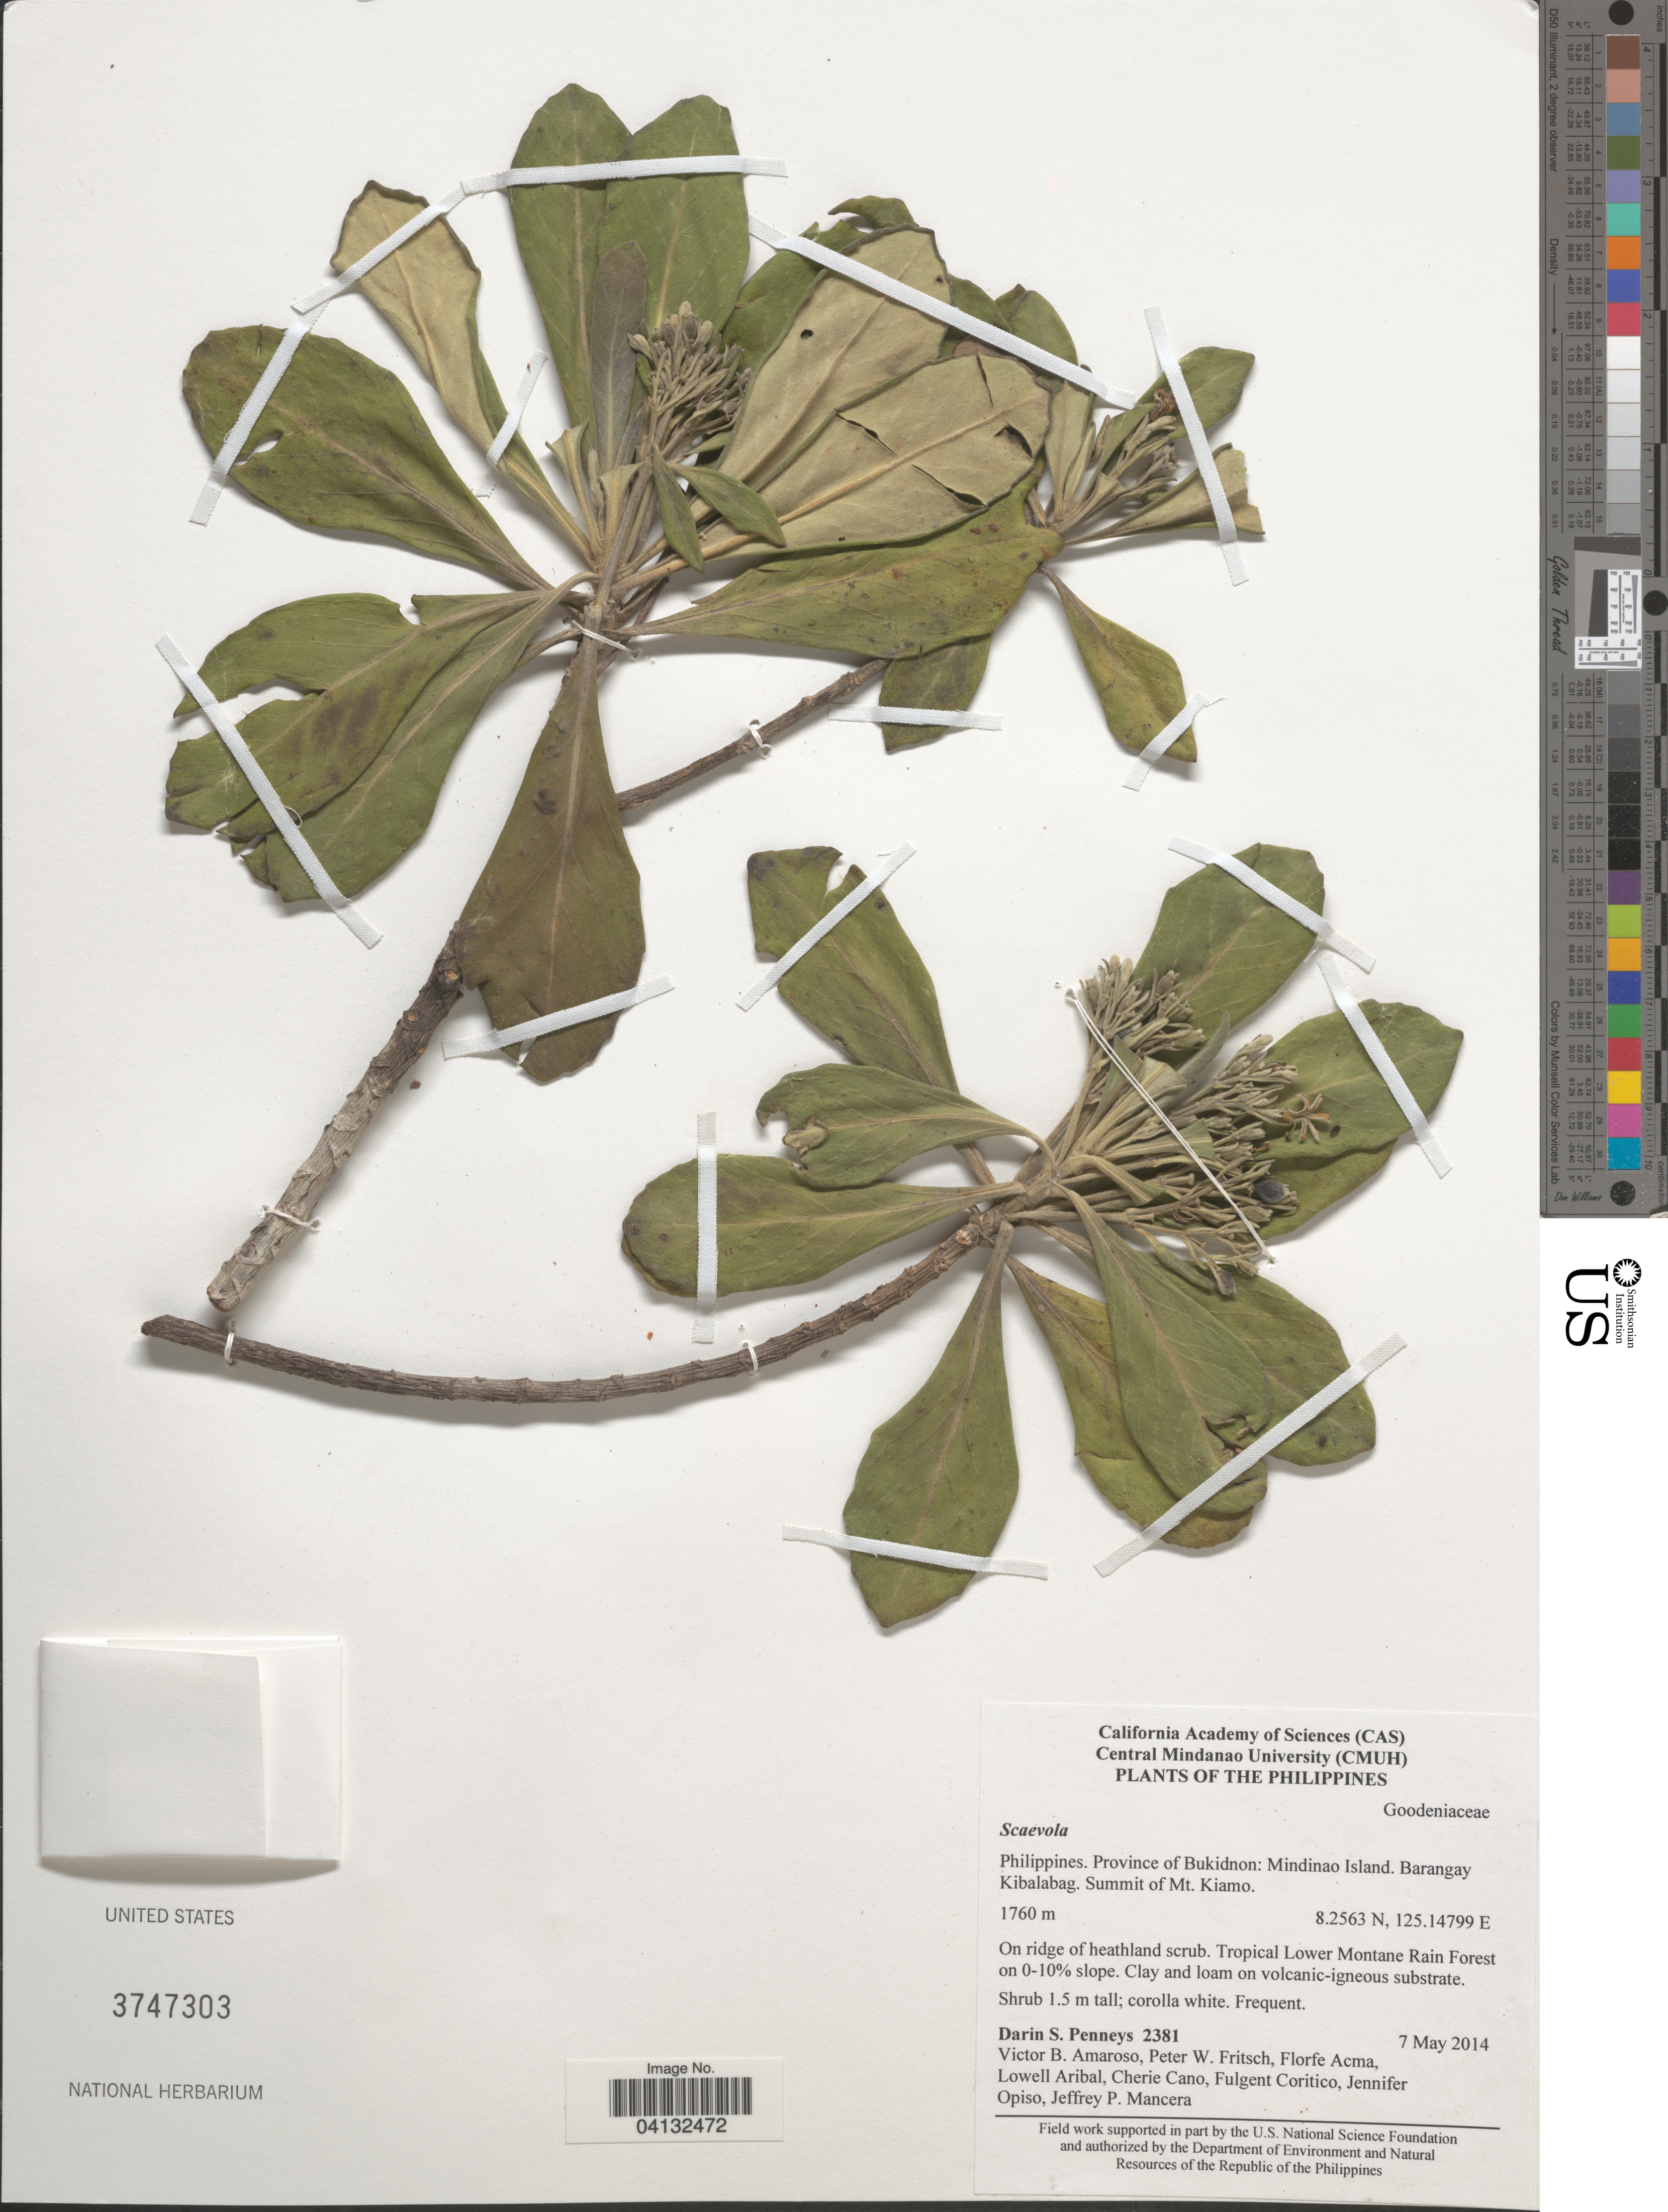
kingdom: Plantae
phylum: Tracheophyta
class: Magnoliopsida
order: Asterales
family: Goodeniaceae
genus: Scaevola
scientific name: Scaevola sp.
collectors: D. S. Penneys, V. Amoroso, P. W. Fritsch, F. Acma & et al.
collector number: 2381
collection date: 2014-05-07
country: Philippines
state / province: Northern Mindanao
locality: Province of Bukidnon: Mindinao Island. Barangay Kibalabag. Summit of Mt. Kiamo. Tropical Lower Montane Rain Forest on 0-10% slope.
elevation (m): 1760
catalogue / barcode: US 3747303